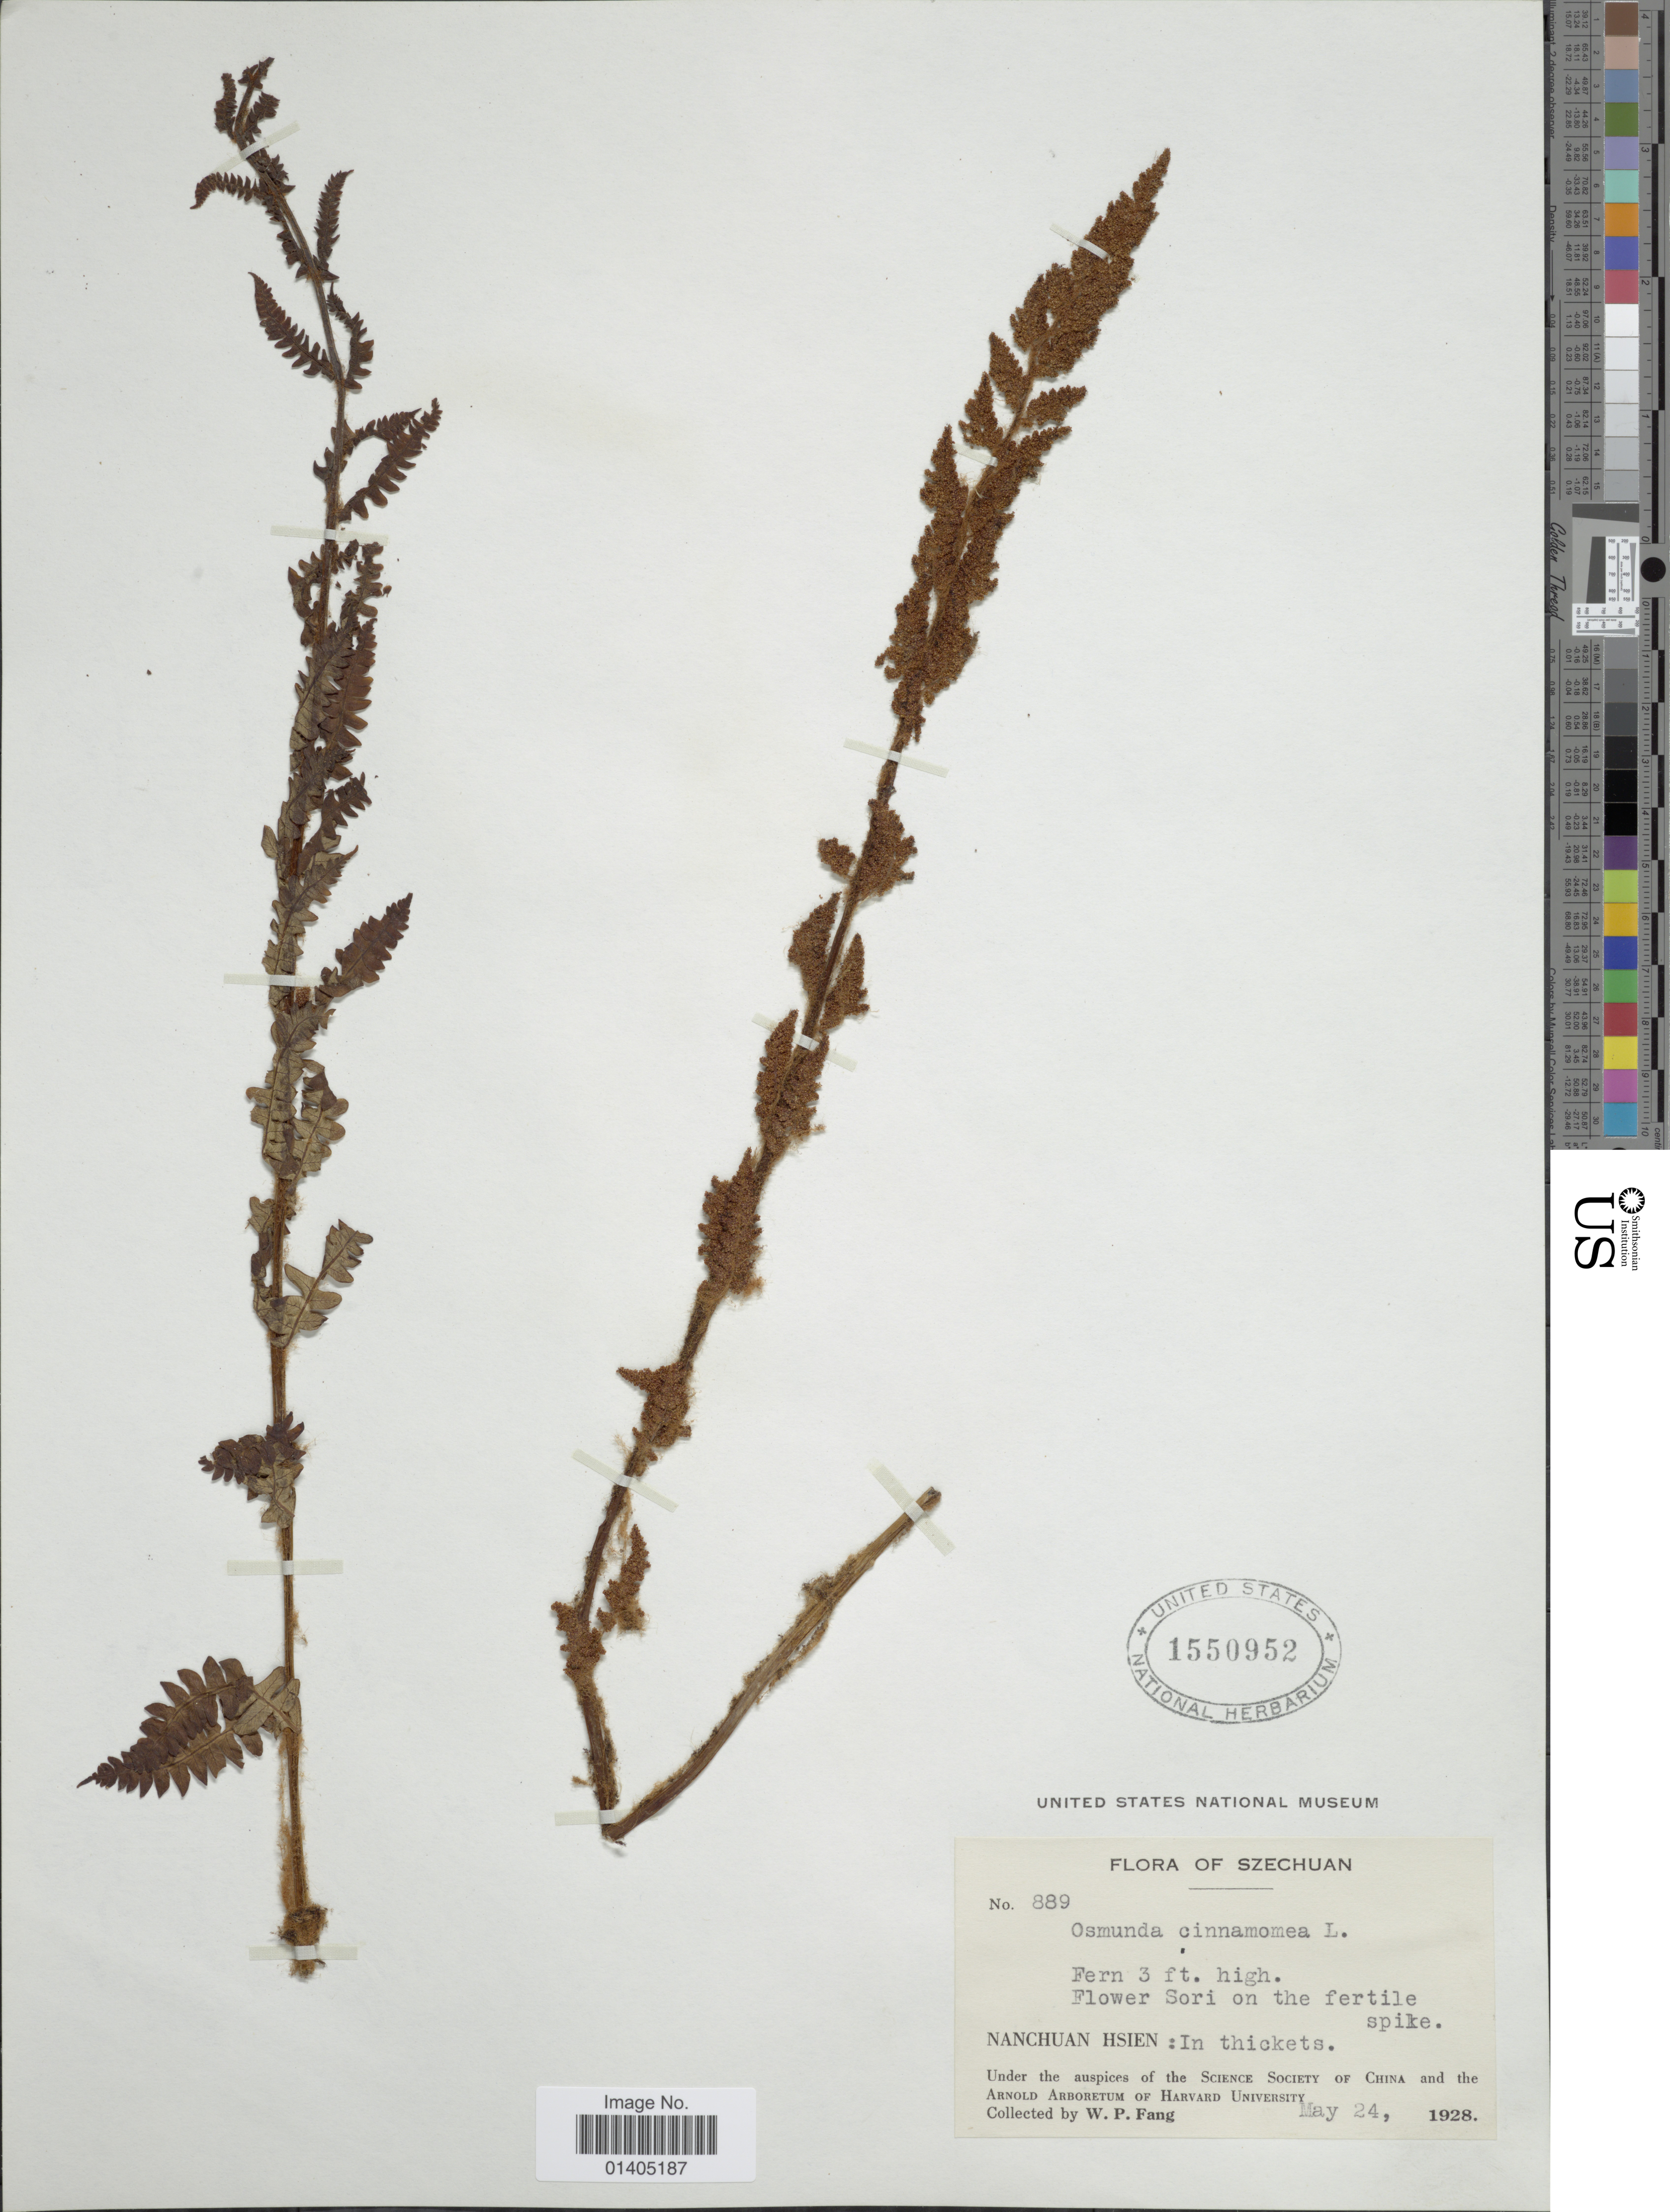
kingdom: Plantae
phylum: Tracheophyta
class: Polypodiopsida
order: Osmundales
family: Osmundaceae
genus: Osmundastrum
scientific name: Osmundastrum cinnamomeum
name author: (L.) C. Presl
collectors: W. P. Fang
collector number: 889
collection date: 1928-05-24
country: China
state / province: Sichuan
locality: Nanchuan Hsien: In thickets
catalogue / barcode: US 1550952